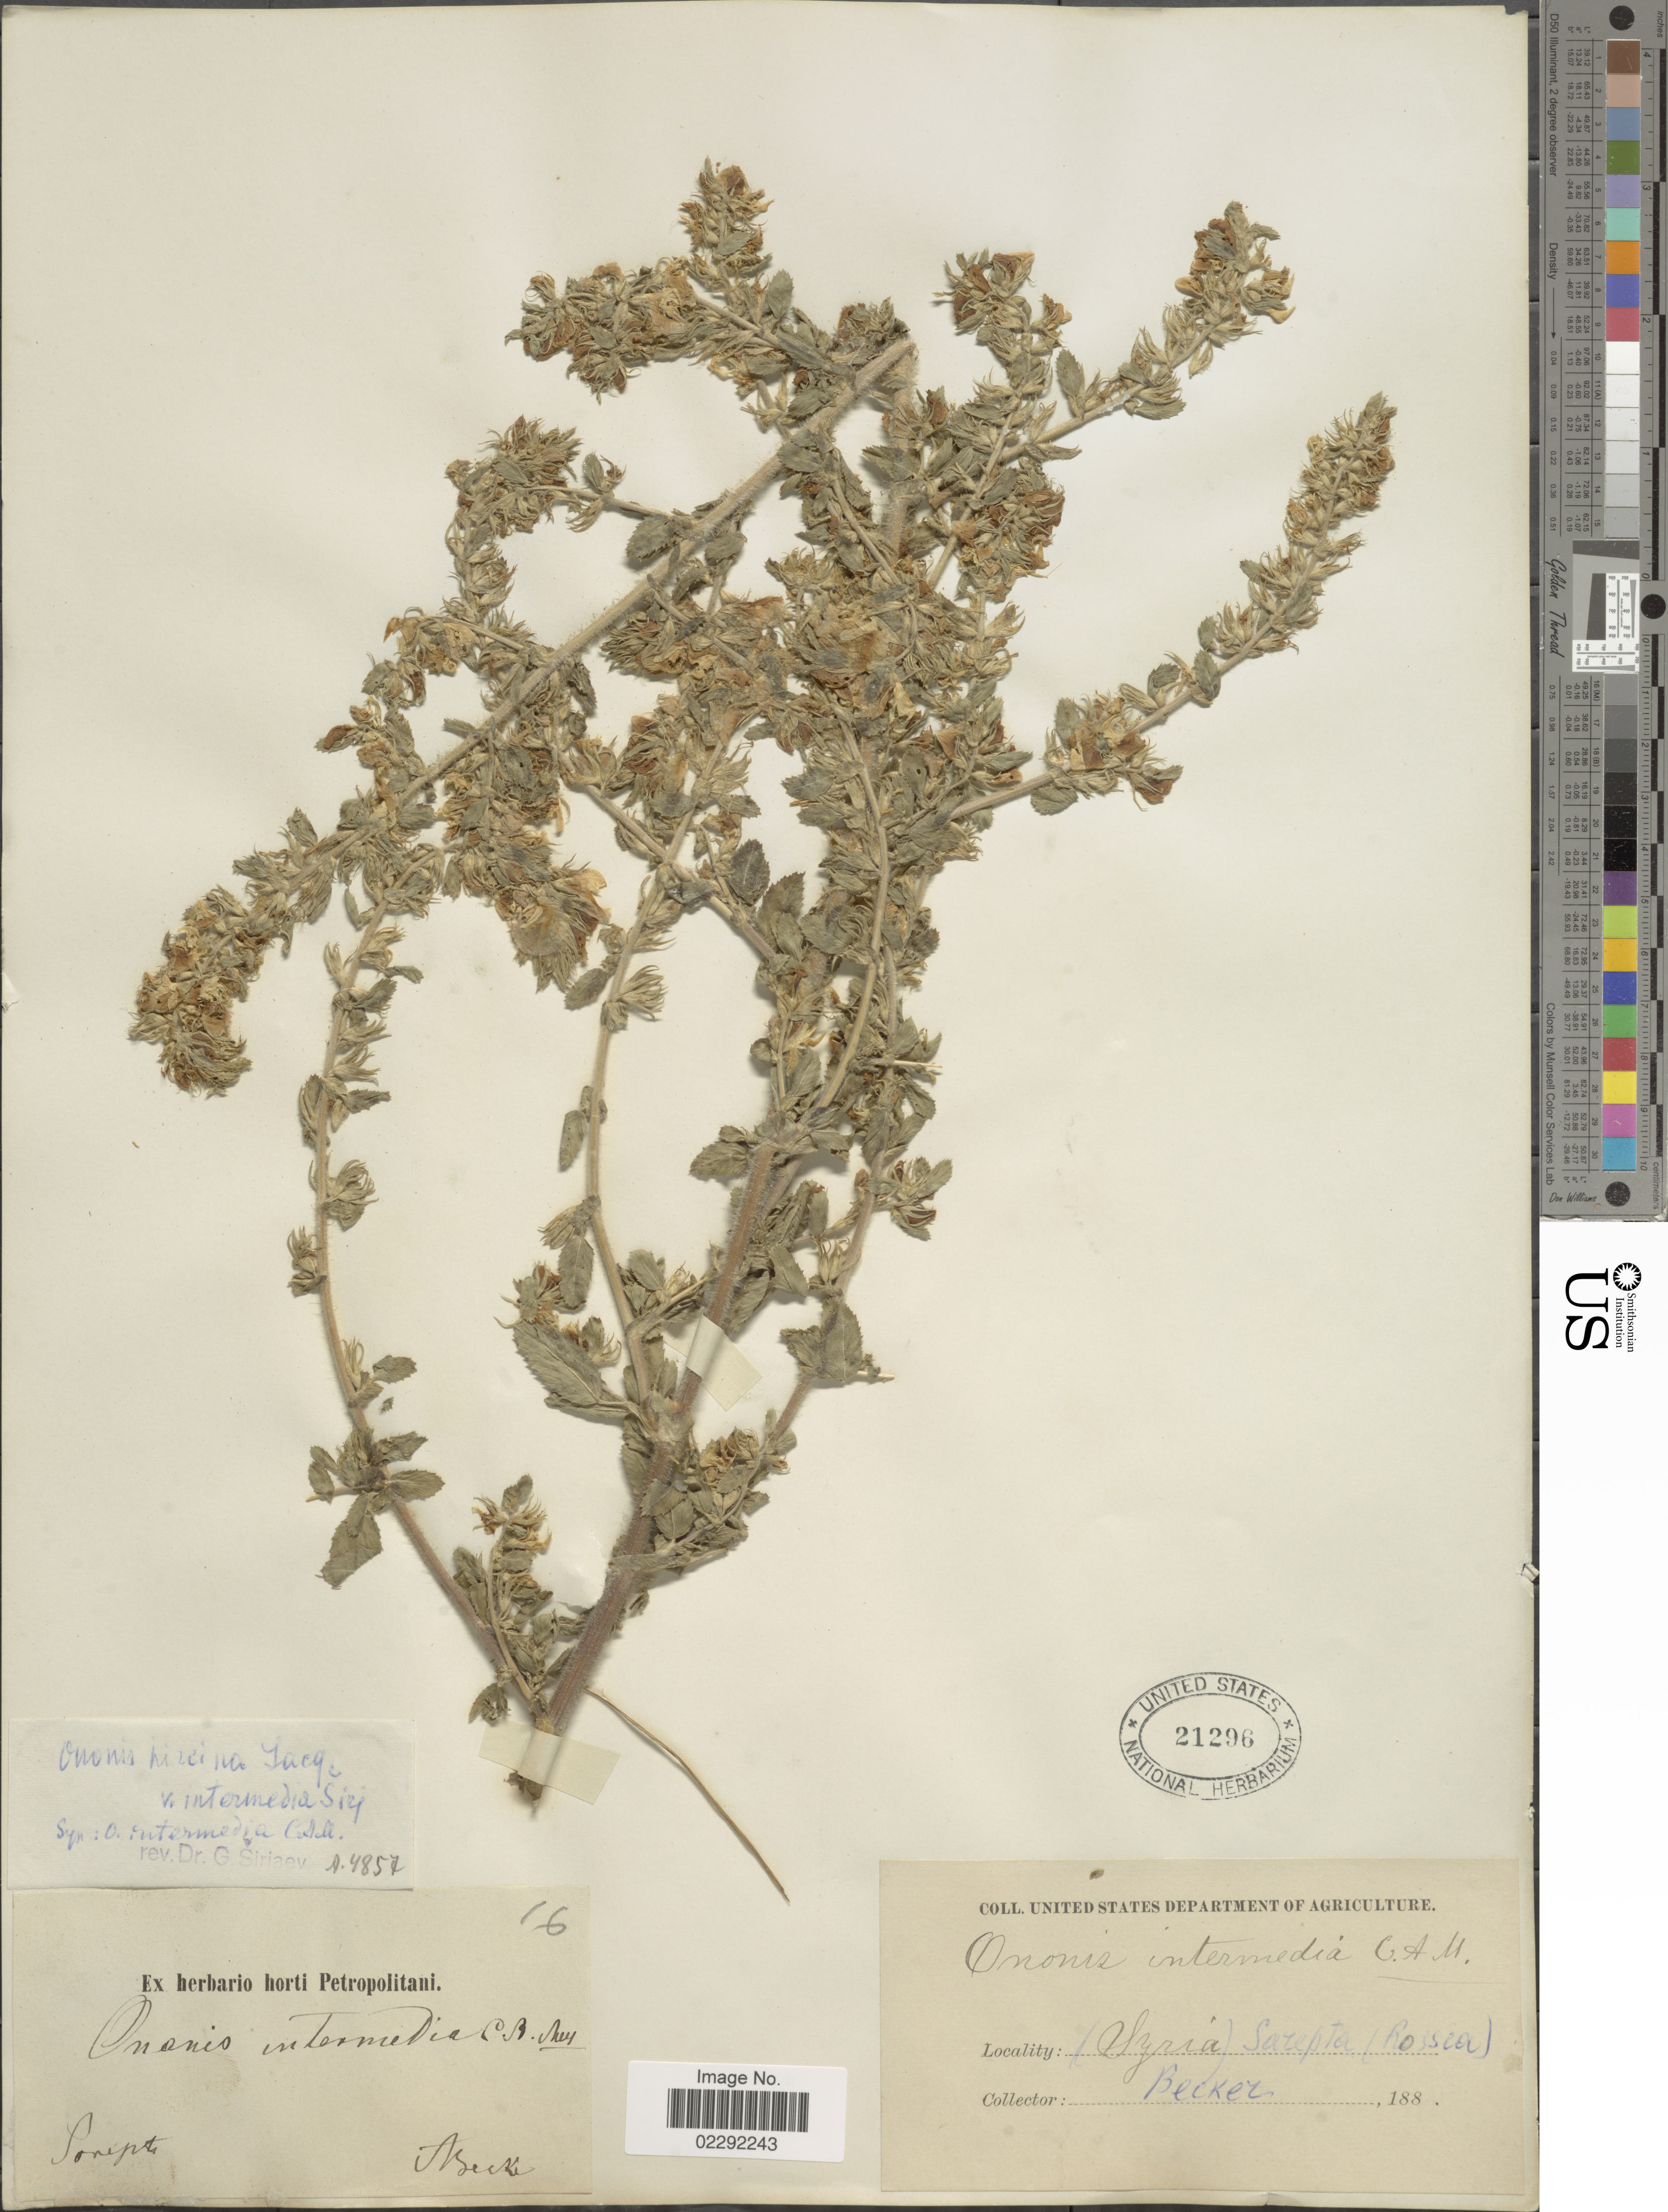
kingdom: Plantae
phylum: Tracheophyta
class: Magnoliopsida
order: Fabales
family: Fabaceae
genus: Ononis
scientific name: Ononis hircina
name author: Jacq.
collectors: A. Becker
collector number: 16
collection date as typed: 188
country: Russian Federation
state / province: Volgograd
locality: Sarepta (Rossia)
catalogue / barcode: US 21296